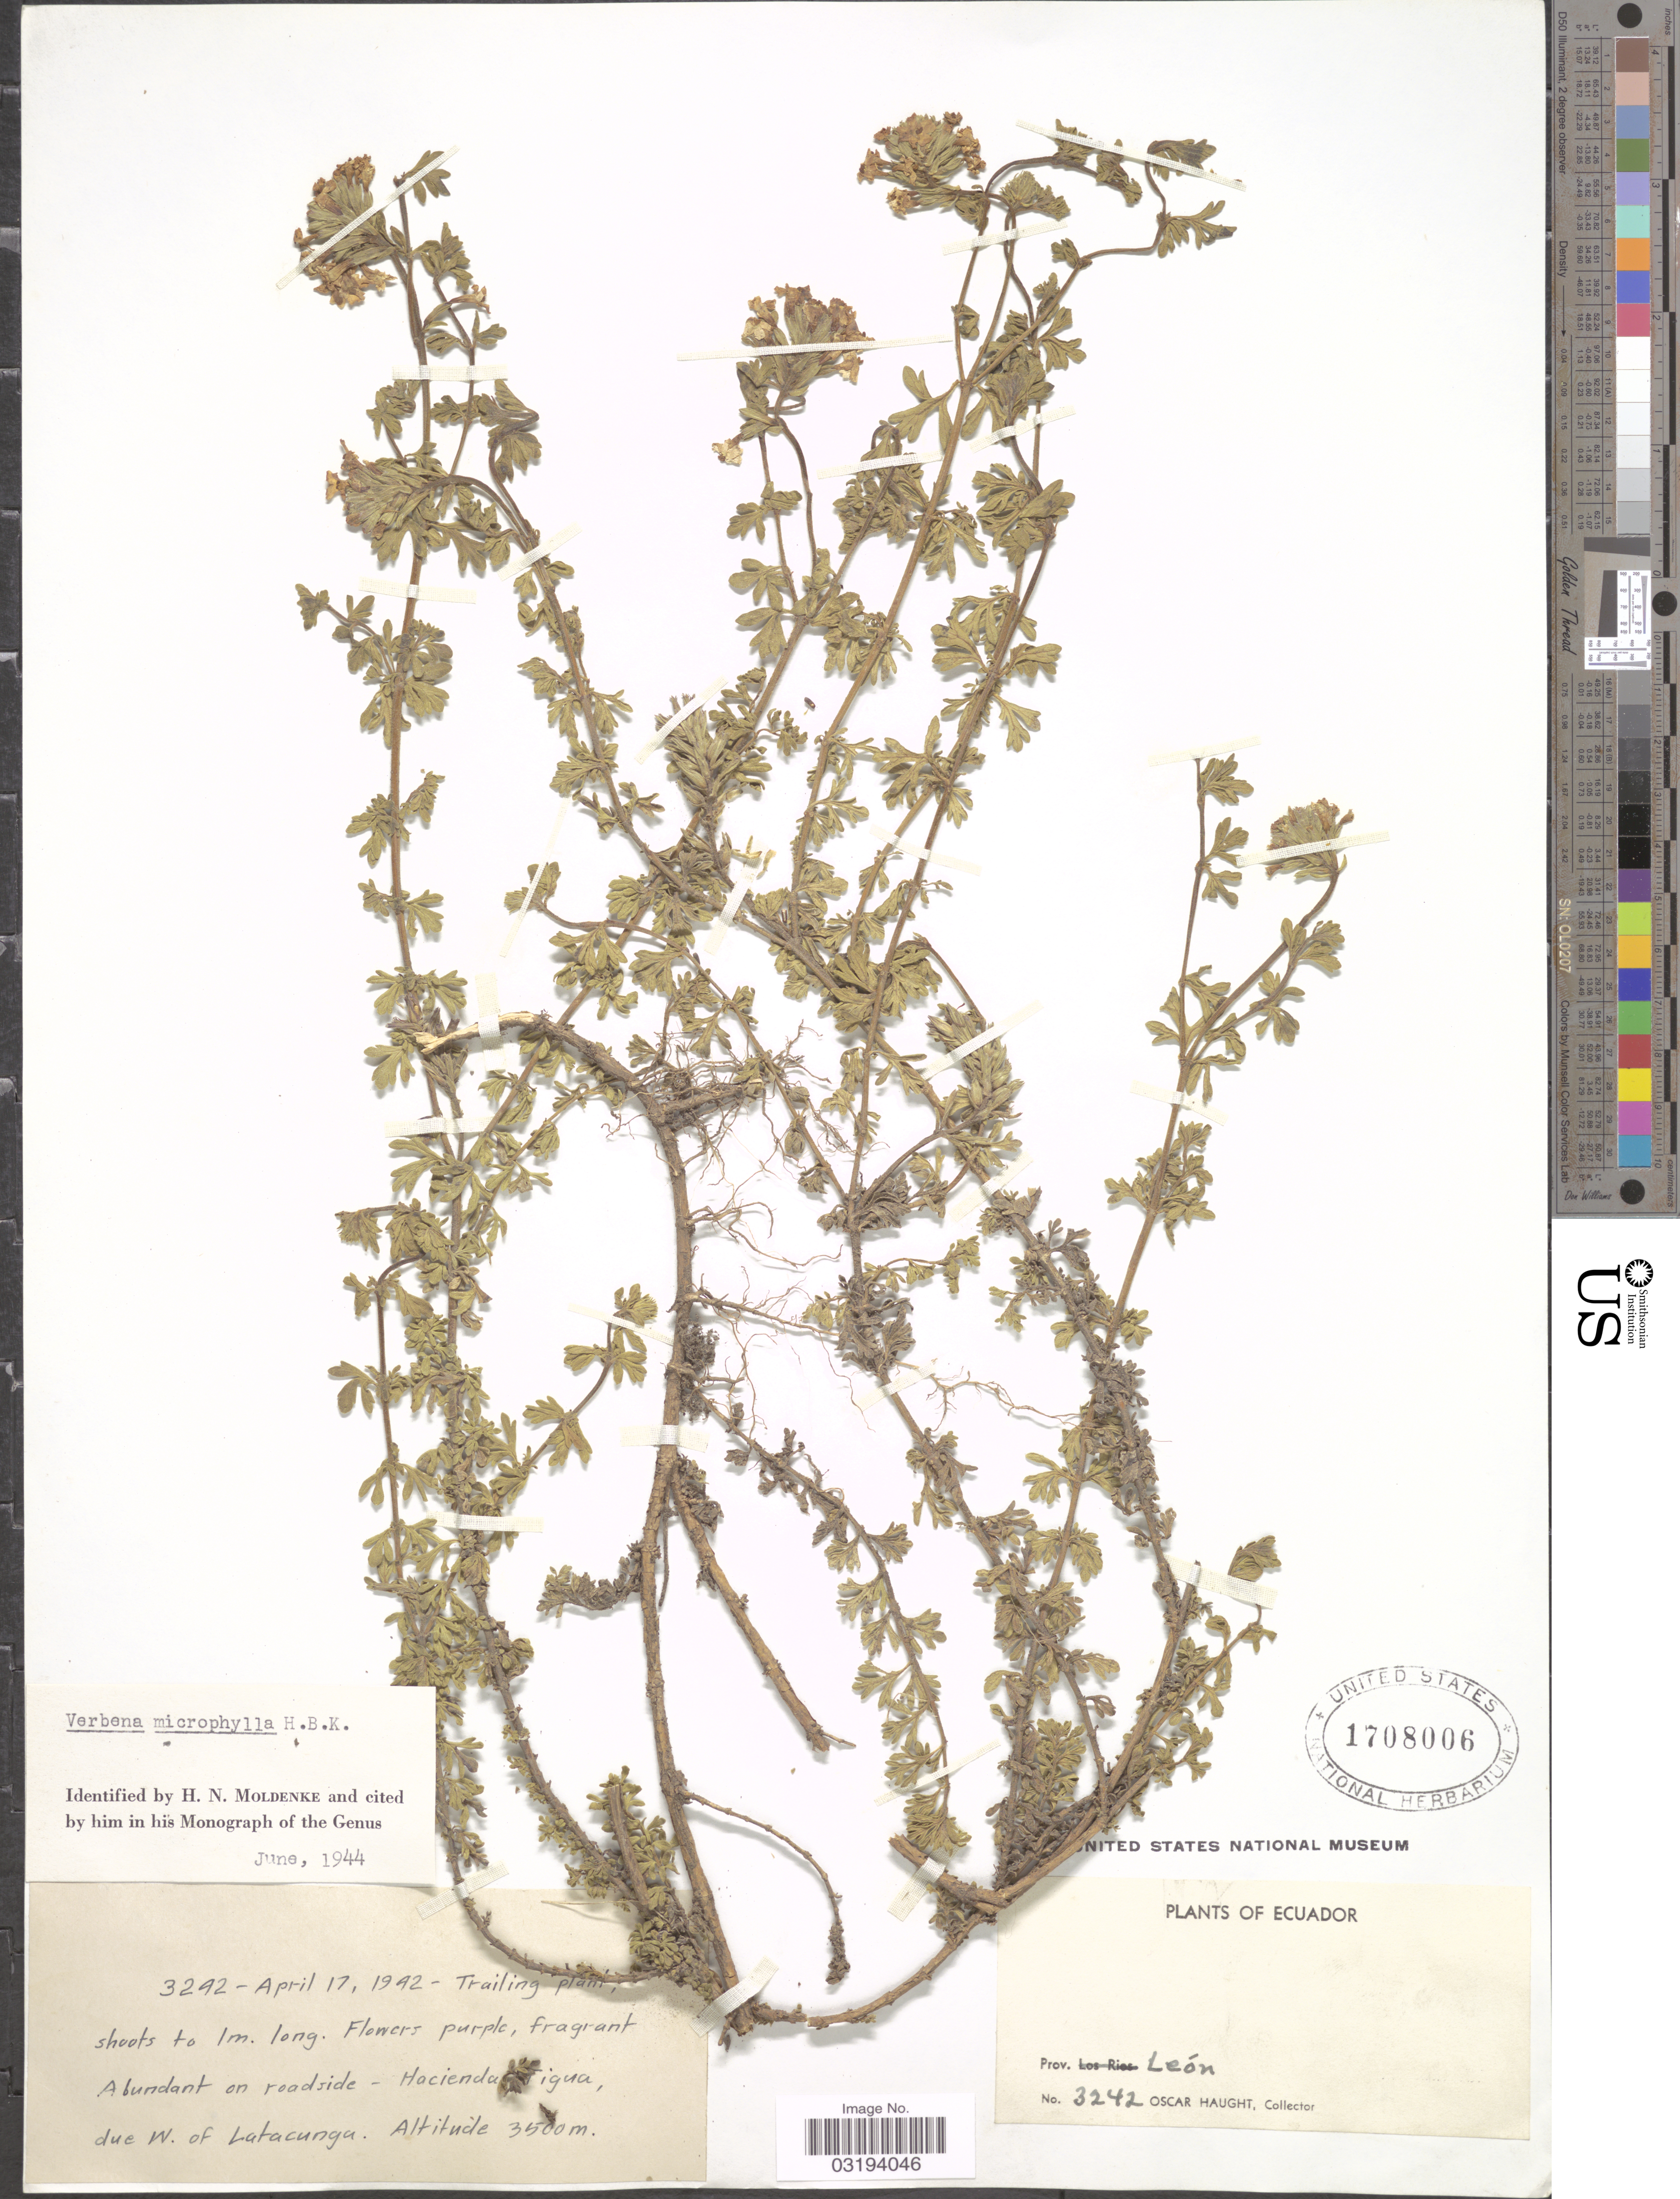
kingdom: Plantae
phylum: Tracheophyta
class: Magnoliopsida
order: Lamiales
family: Verbenaceae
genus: Verbena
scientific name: Verbena microphylla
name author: Kunth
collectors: O. L. Haught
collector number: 3242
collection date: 1942-04-17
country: Ecuador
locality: Hacienda Tigua, due W. of Latacunga. Prov. León.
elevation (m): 3500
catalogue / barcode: US 1708006